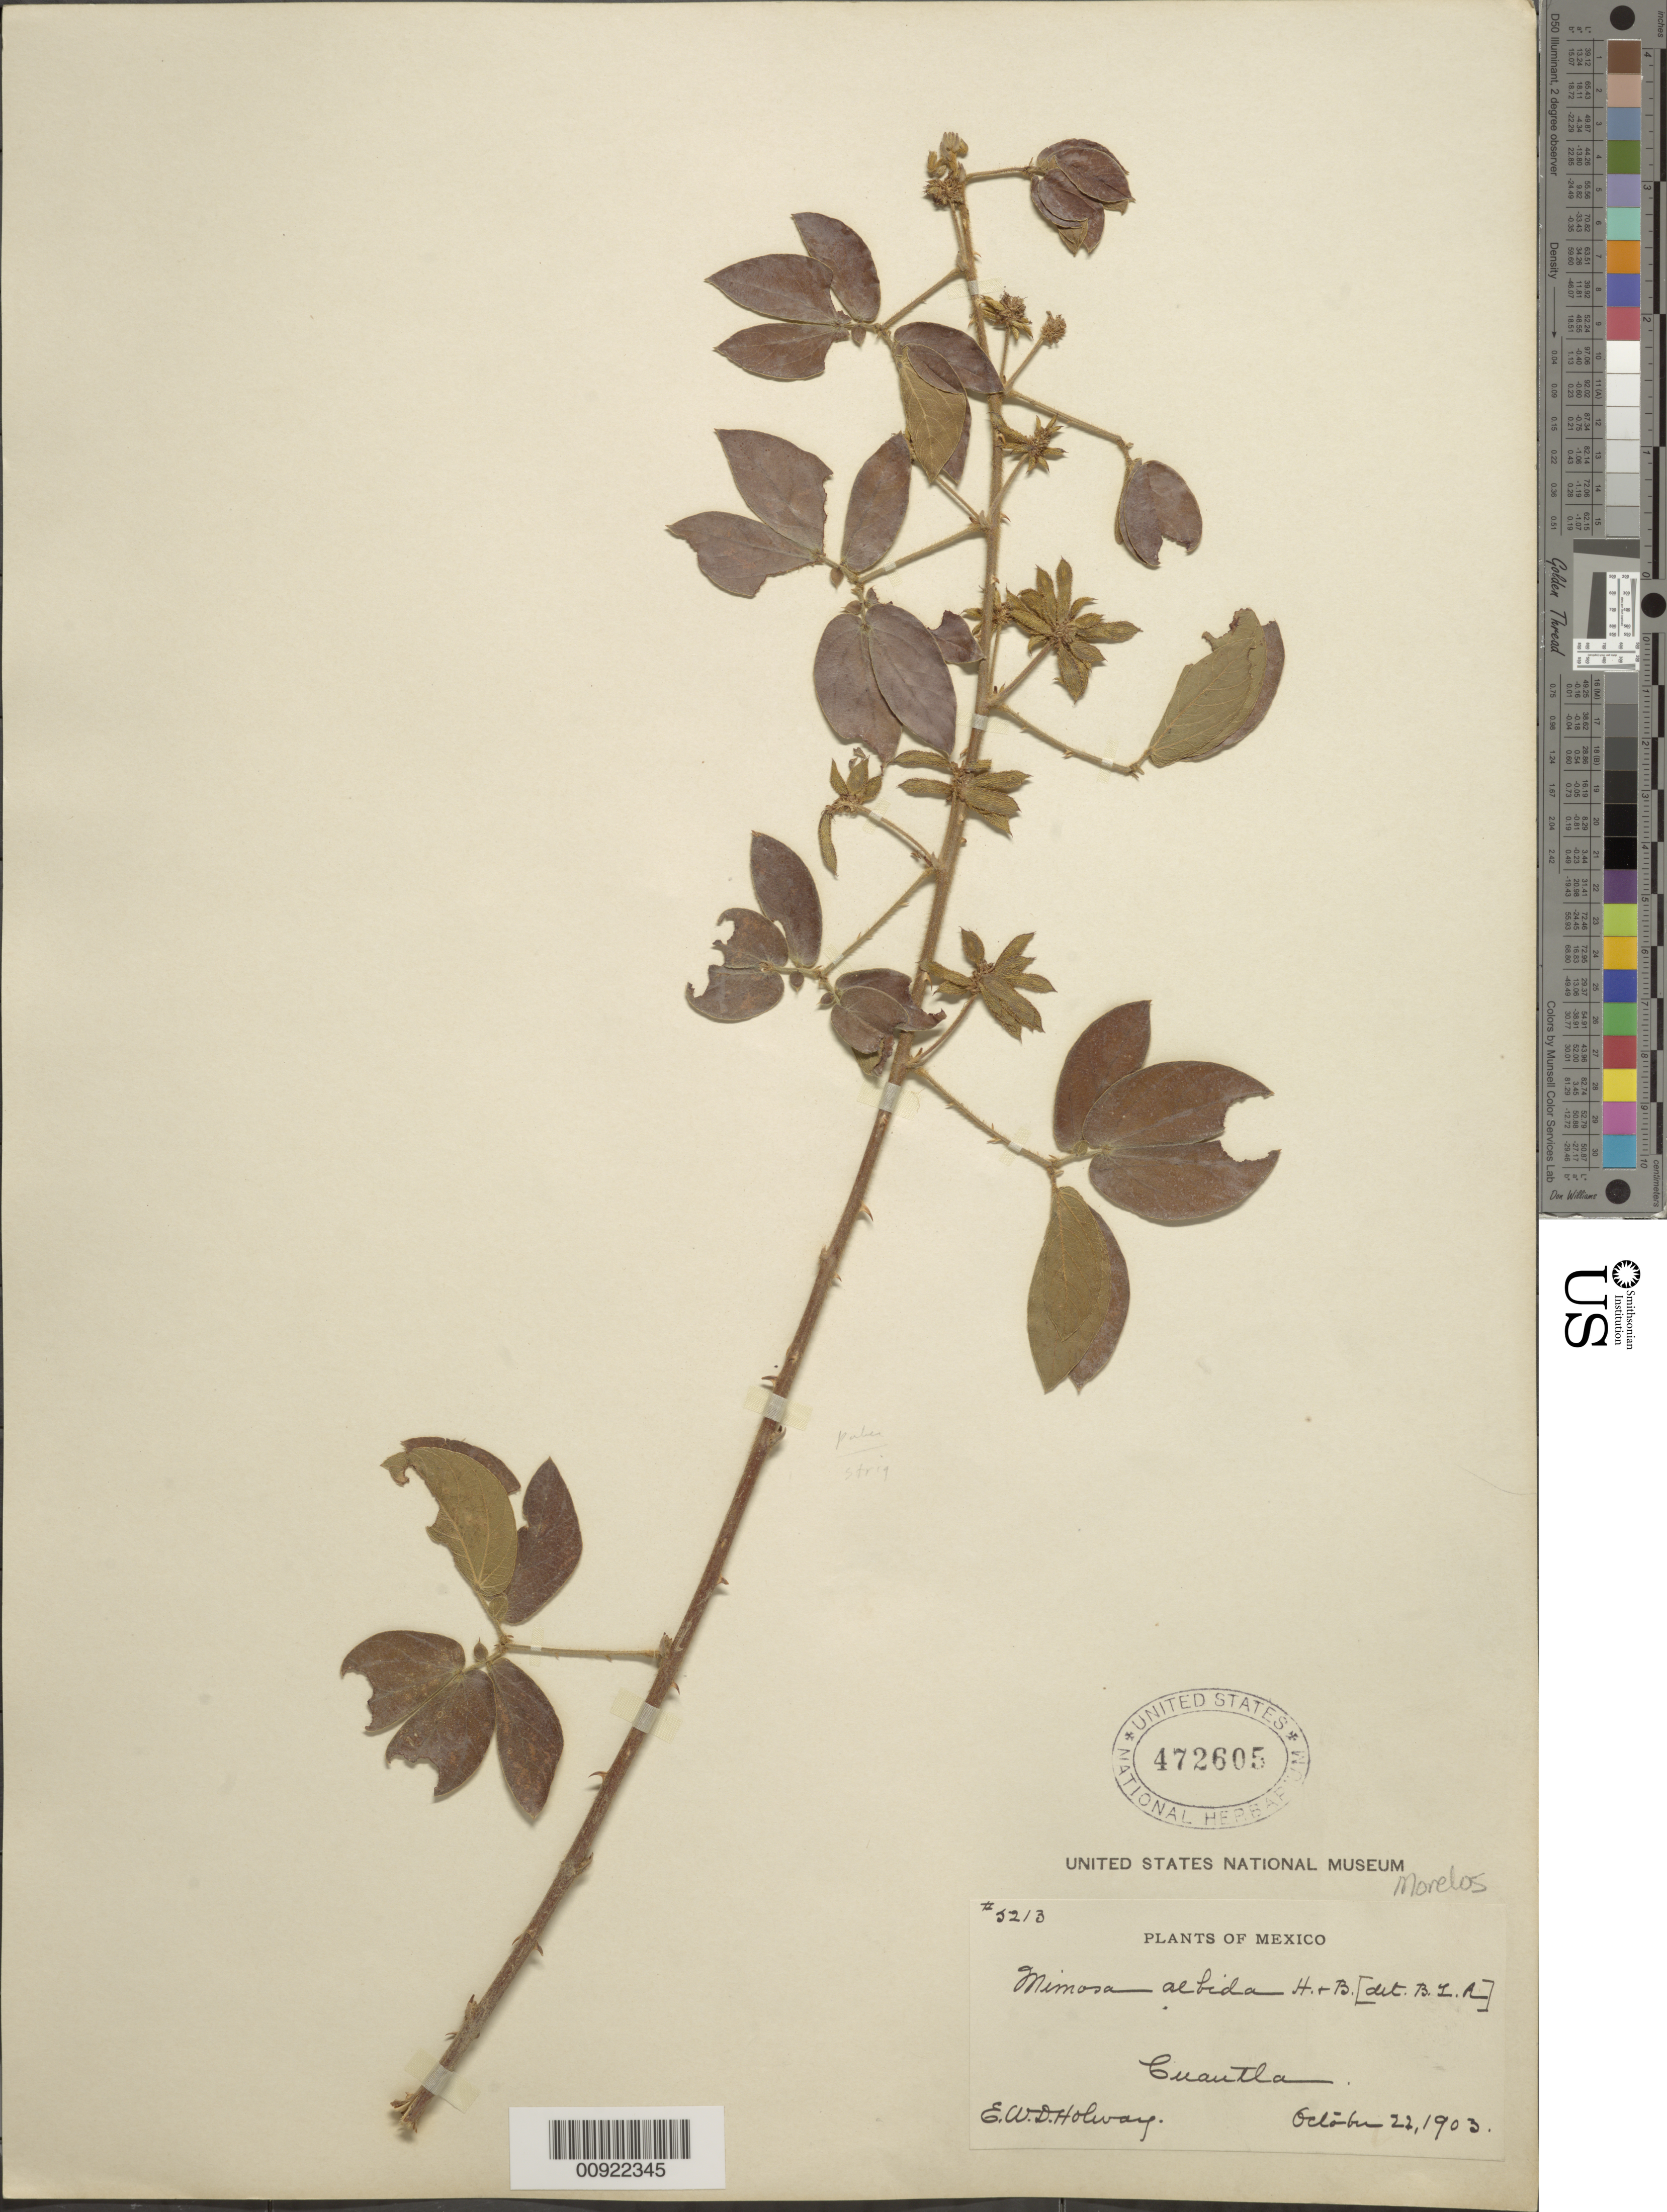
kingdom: Plantae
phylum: Tracheophyta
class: Magnoliopsida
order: Fabales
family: Fabaceae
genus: Mimosa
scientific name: Mimosa albida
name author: Humb. & Bonpl. ex Willd.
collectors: E. W. D. Holway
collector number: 5213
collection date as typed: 22 Oct 1903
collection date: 1903-10-22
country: Mexico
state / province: Morelos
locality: Cuautla.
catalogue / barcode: US 472605